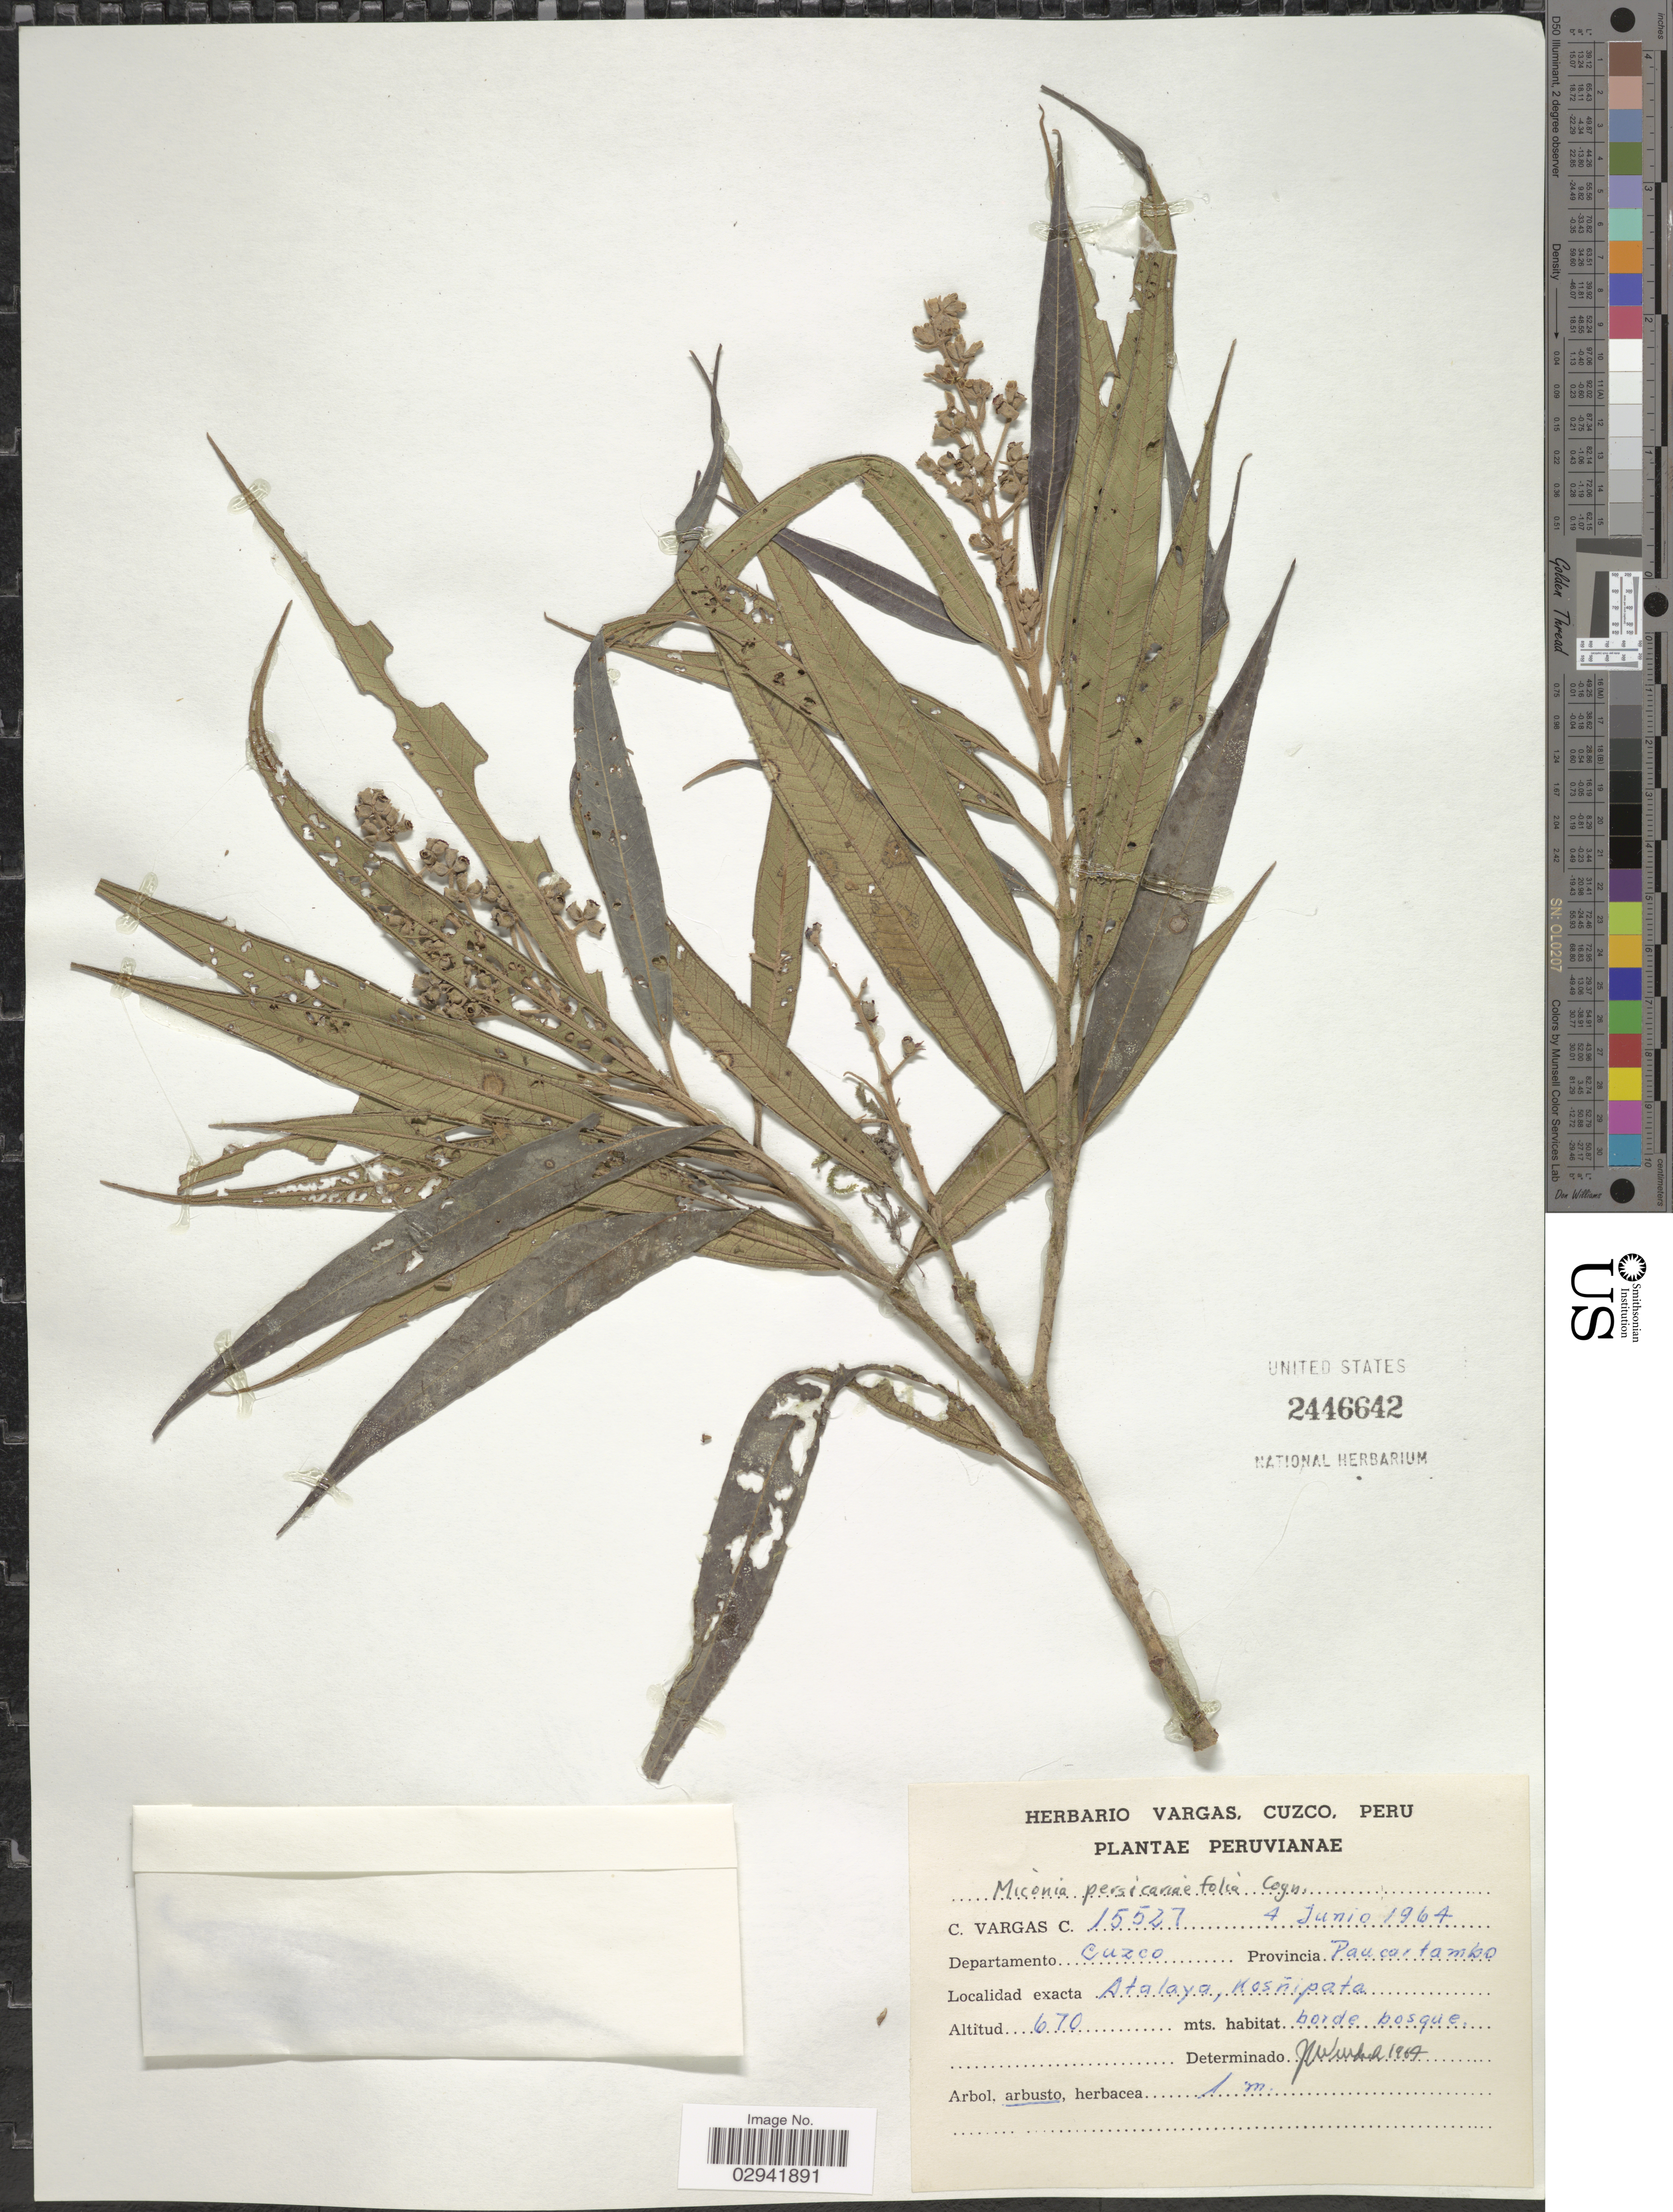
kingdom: Plantae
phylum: Tracheophyta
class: Magnoliopsida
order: Myrtales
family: Melastomataceae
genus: Miconia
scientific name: Miconia persicariaefolia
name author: Cogn.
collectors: C. Vargas Calderón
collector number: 15527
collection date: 1964-06-04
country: Peru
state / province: Cusco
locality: Departamento Cuzco, Provincia Paucartambo. Atalaya, Kosnipata.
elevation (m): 670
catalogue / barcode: US 2446642